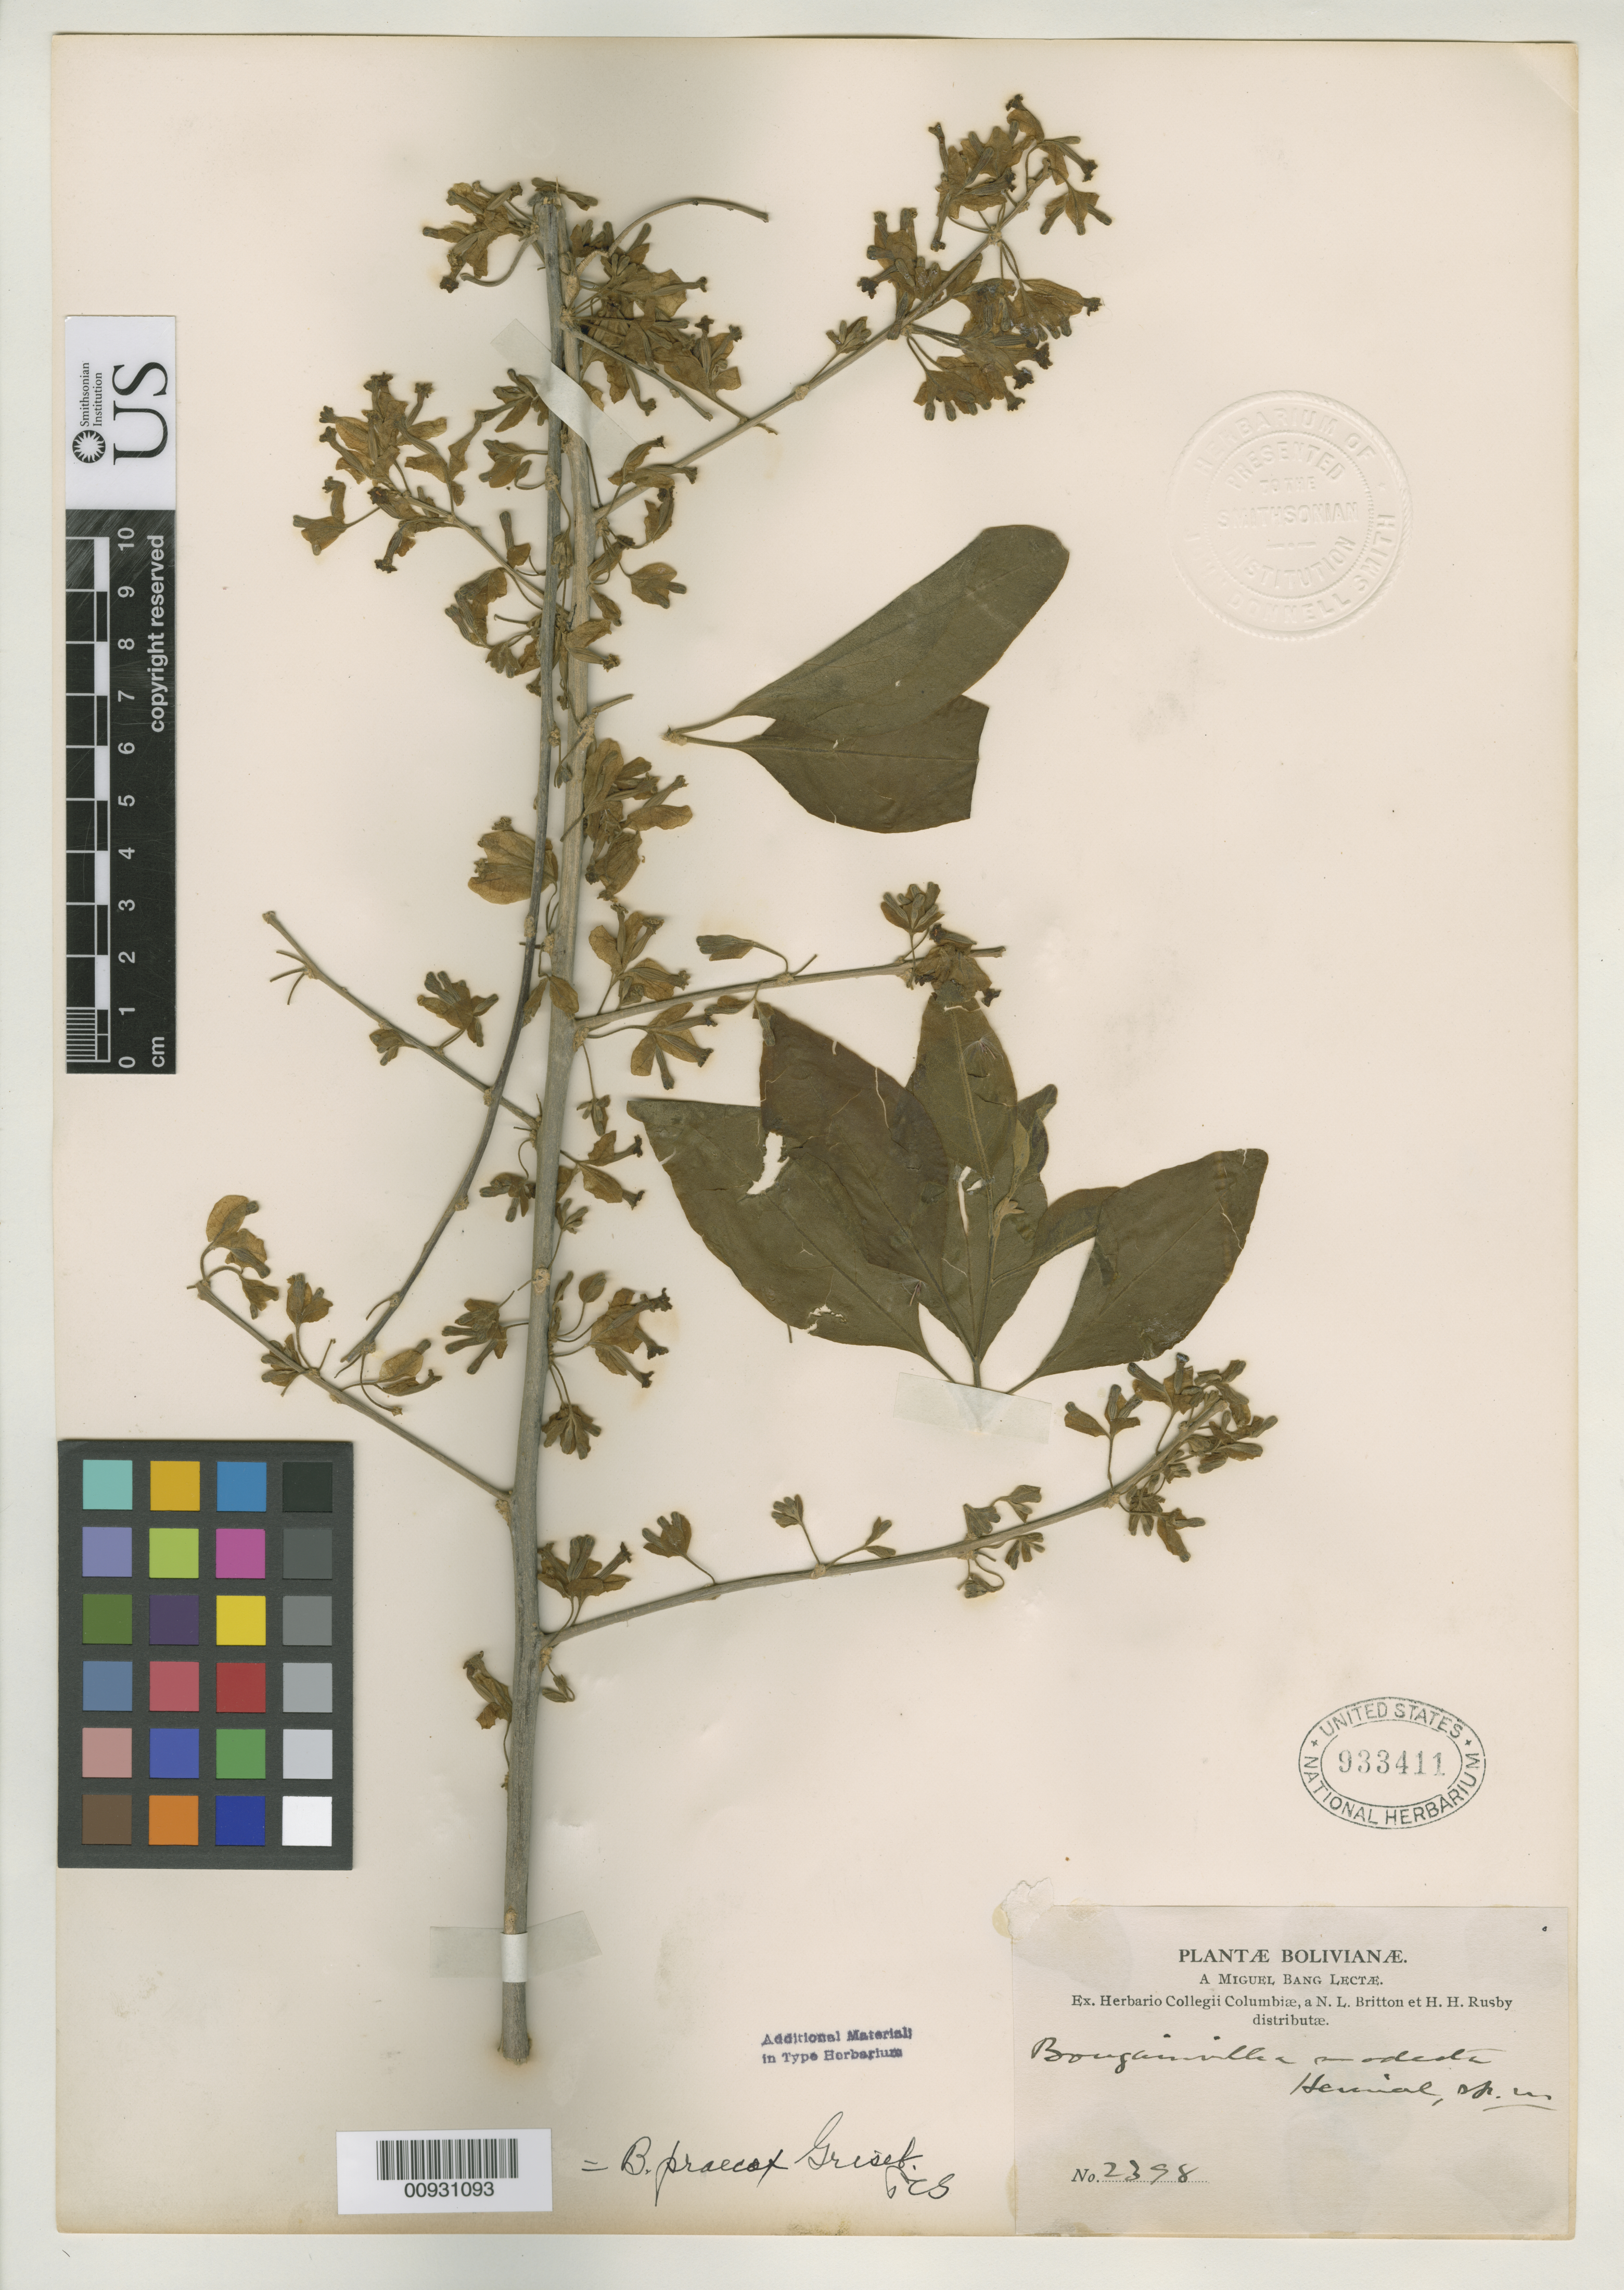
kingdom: Plantae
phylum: Tracheophyta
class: Magnoliopsida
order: Caryophyllales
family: Nyctaginaceae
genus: Bougainvillea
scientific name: Bougainvillea modesta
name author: Heimerl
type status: Isotype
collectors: M. Bang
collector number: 2398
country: Bolivia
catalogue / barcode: US 933411